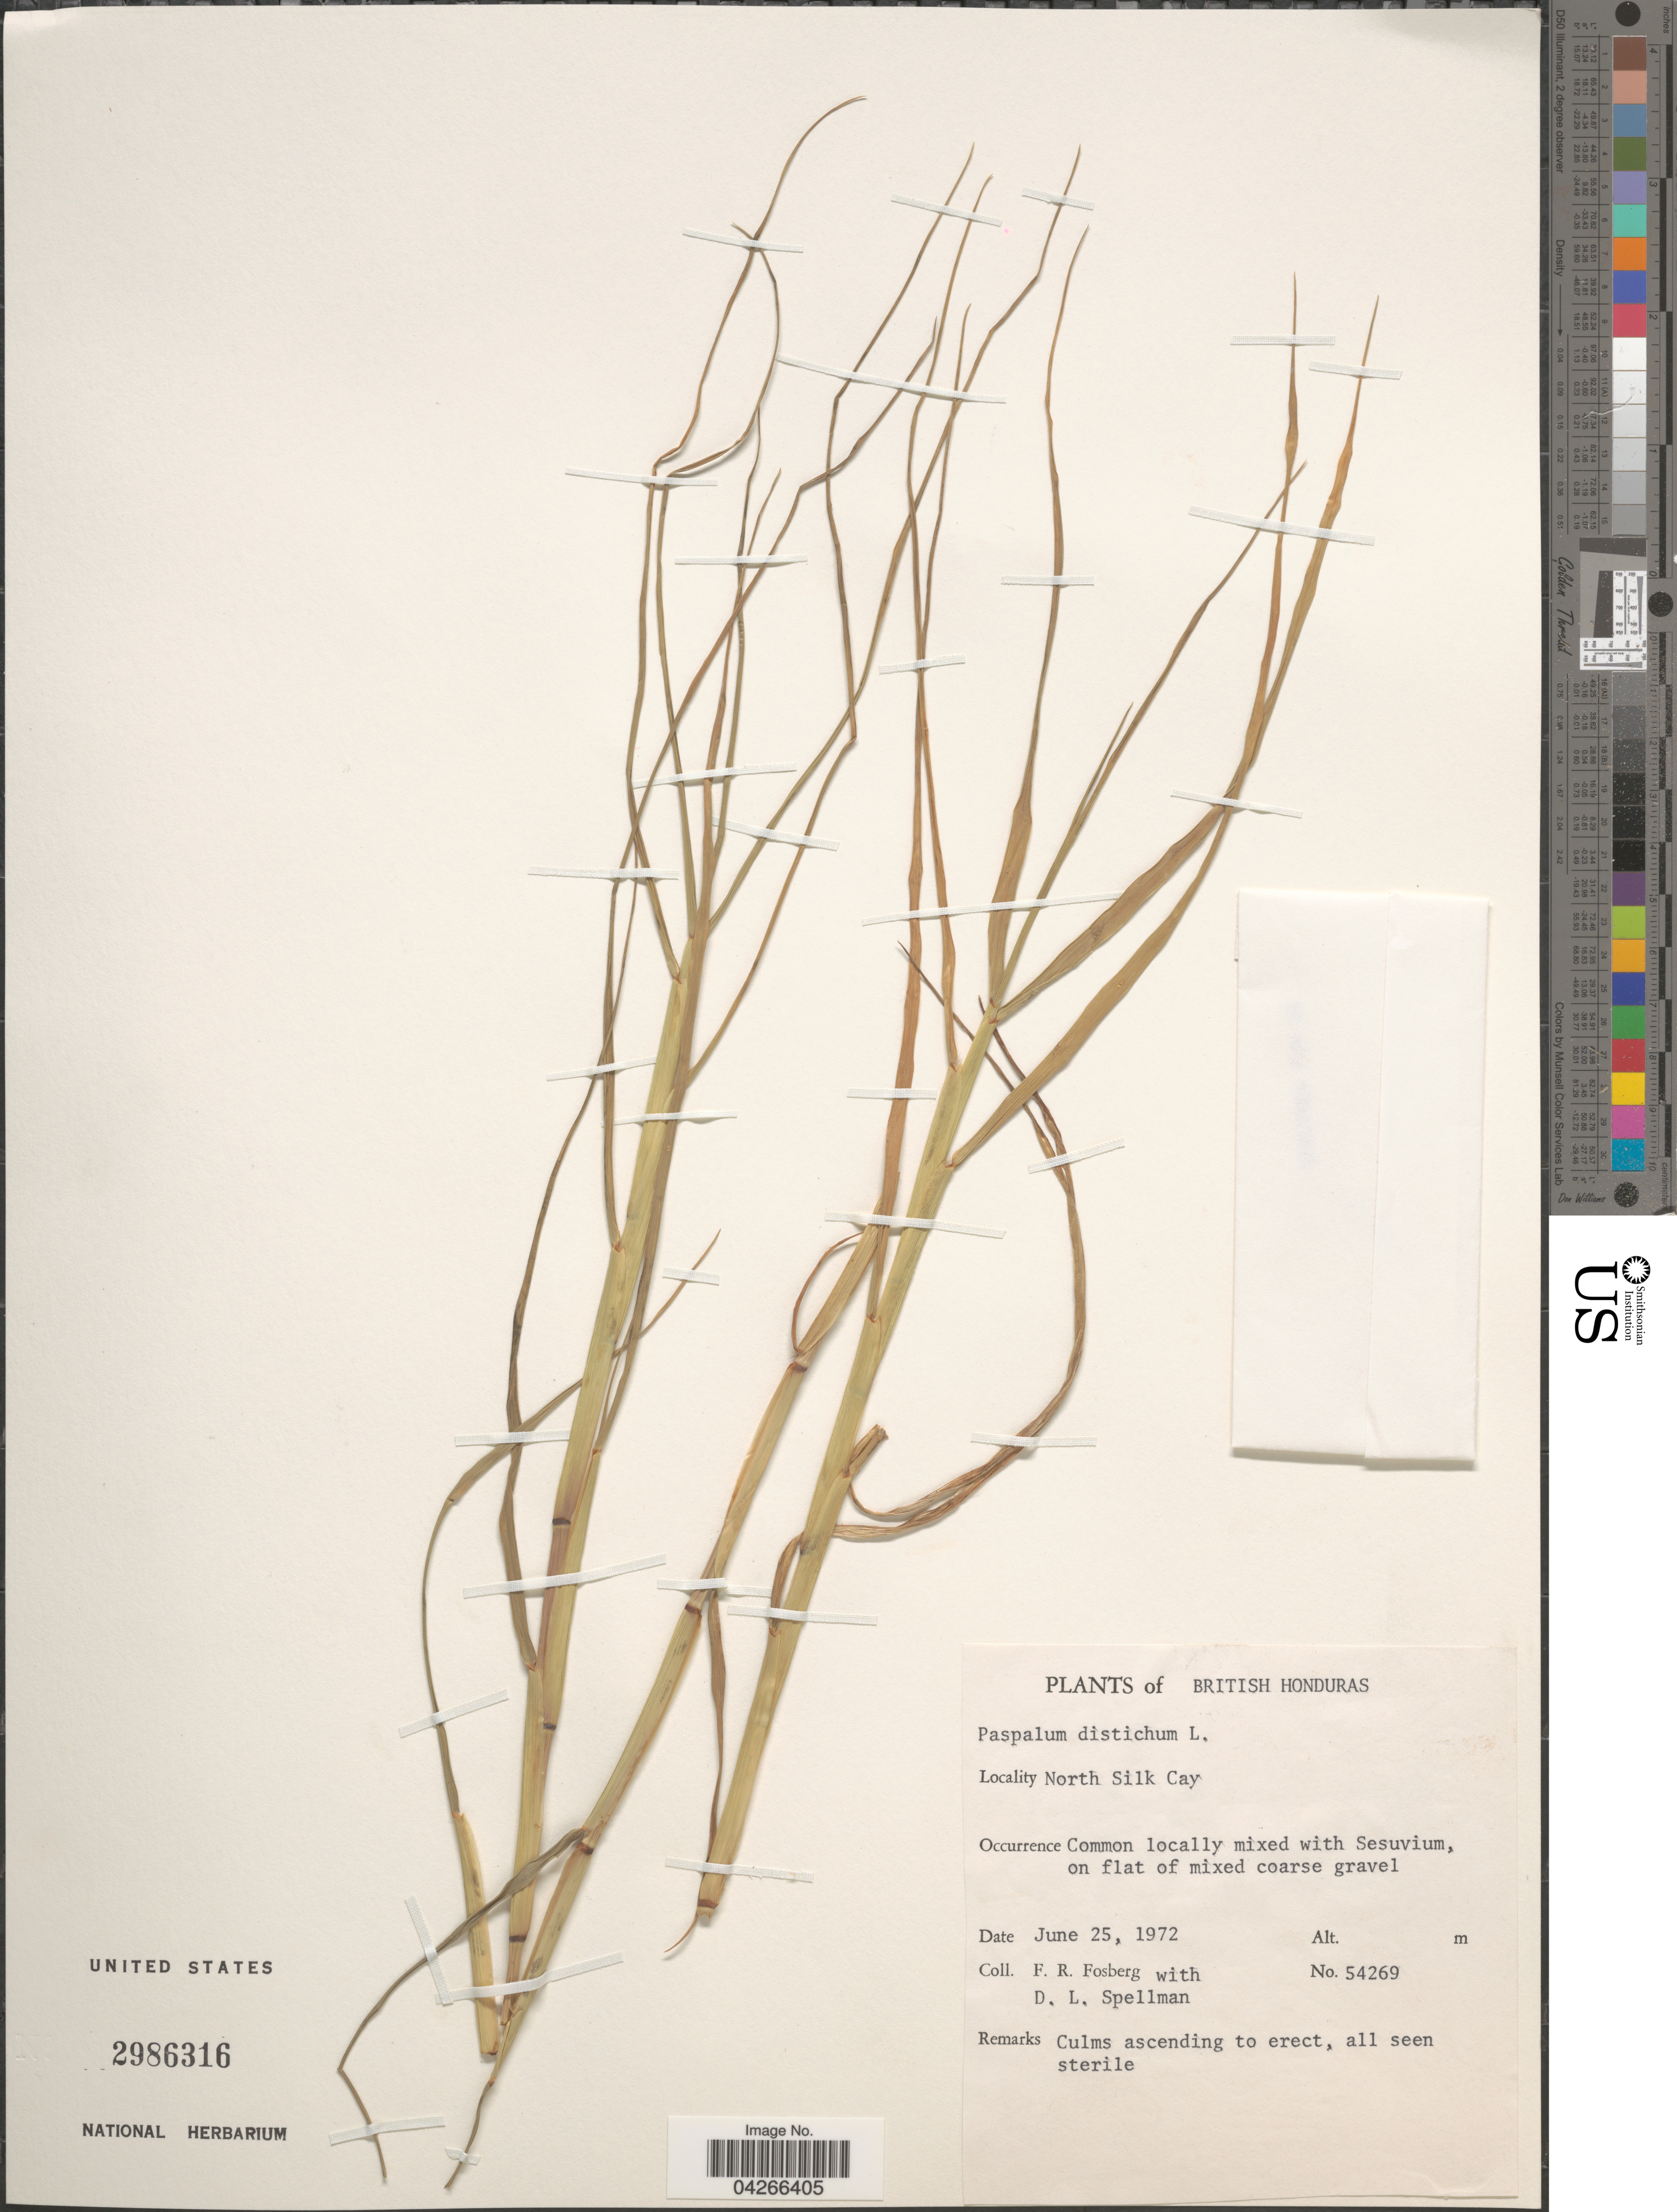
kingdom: Plantae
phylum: Tracheophyta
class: Liliopsida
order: Poales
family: Poaceae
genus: Paspalum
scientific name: Paspalum distichum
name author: L.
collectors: F. R. Fosberg & D. L. Spellman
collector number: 54269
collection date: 1972-06-25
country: Belize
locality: British Honduras. North Silk Cay.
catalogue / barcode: US 2986316